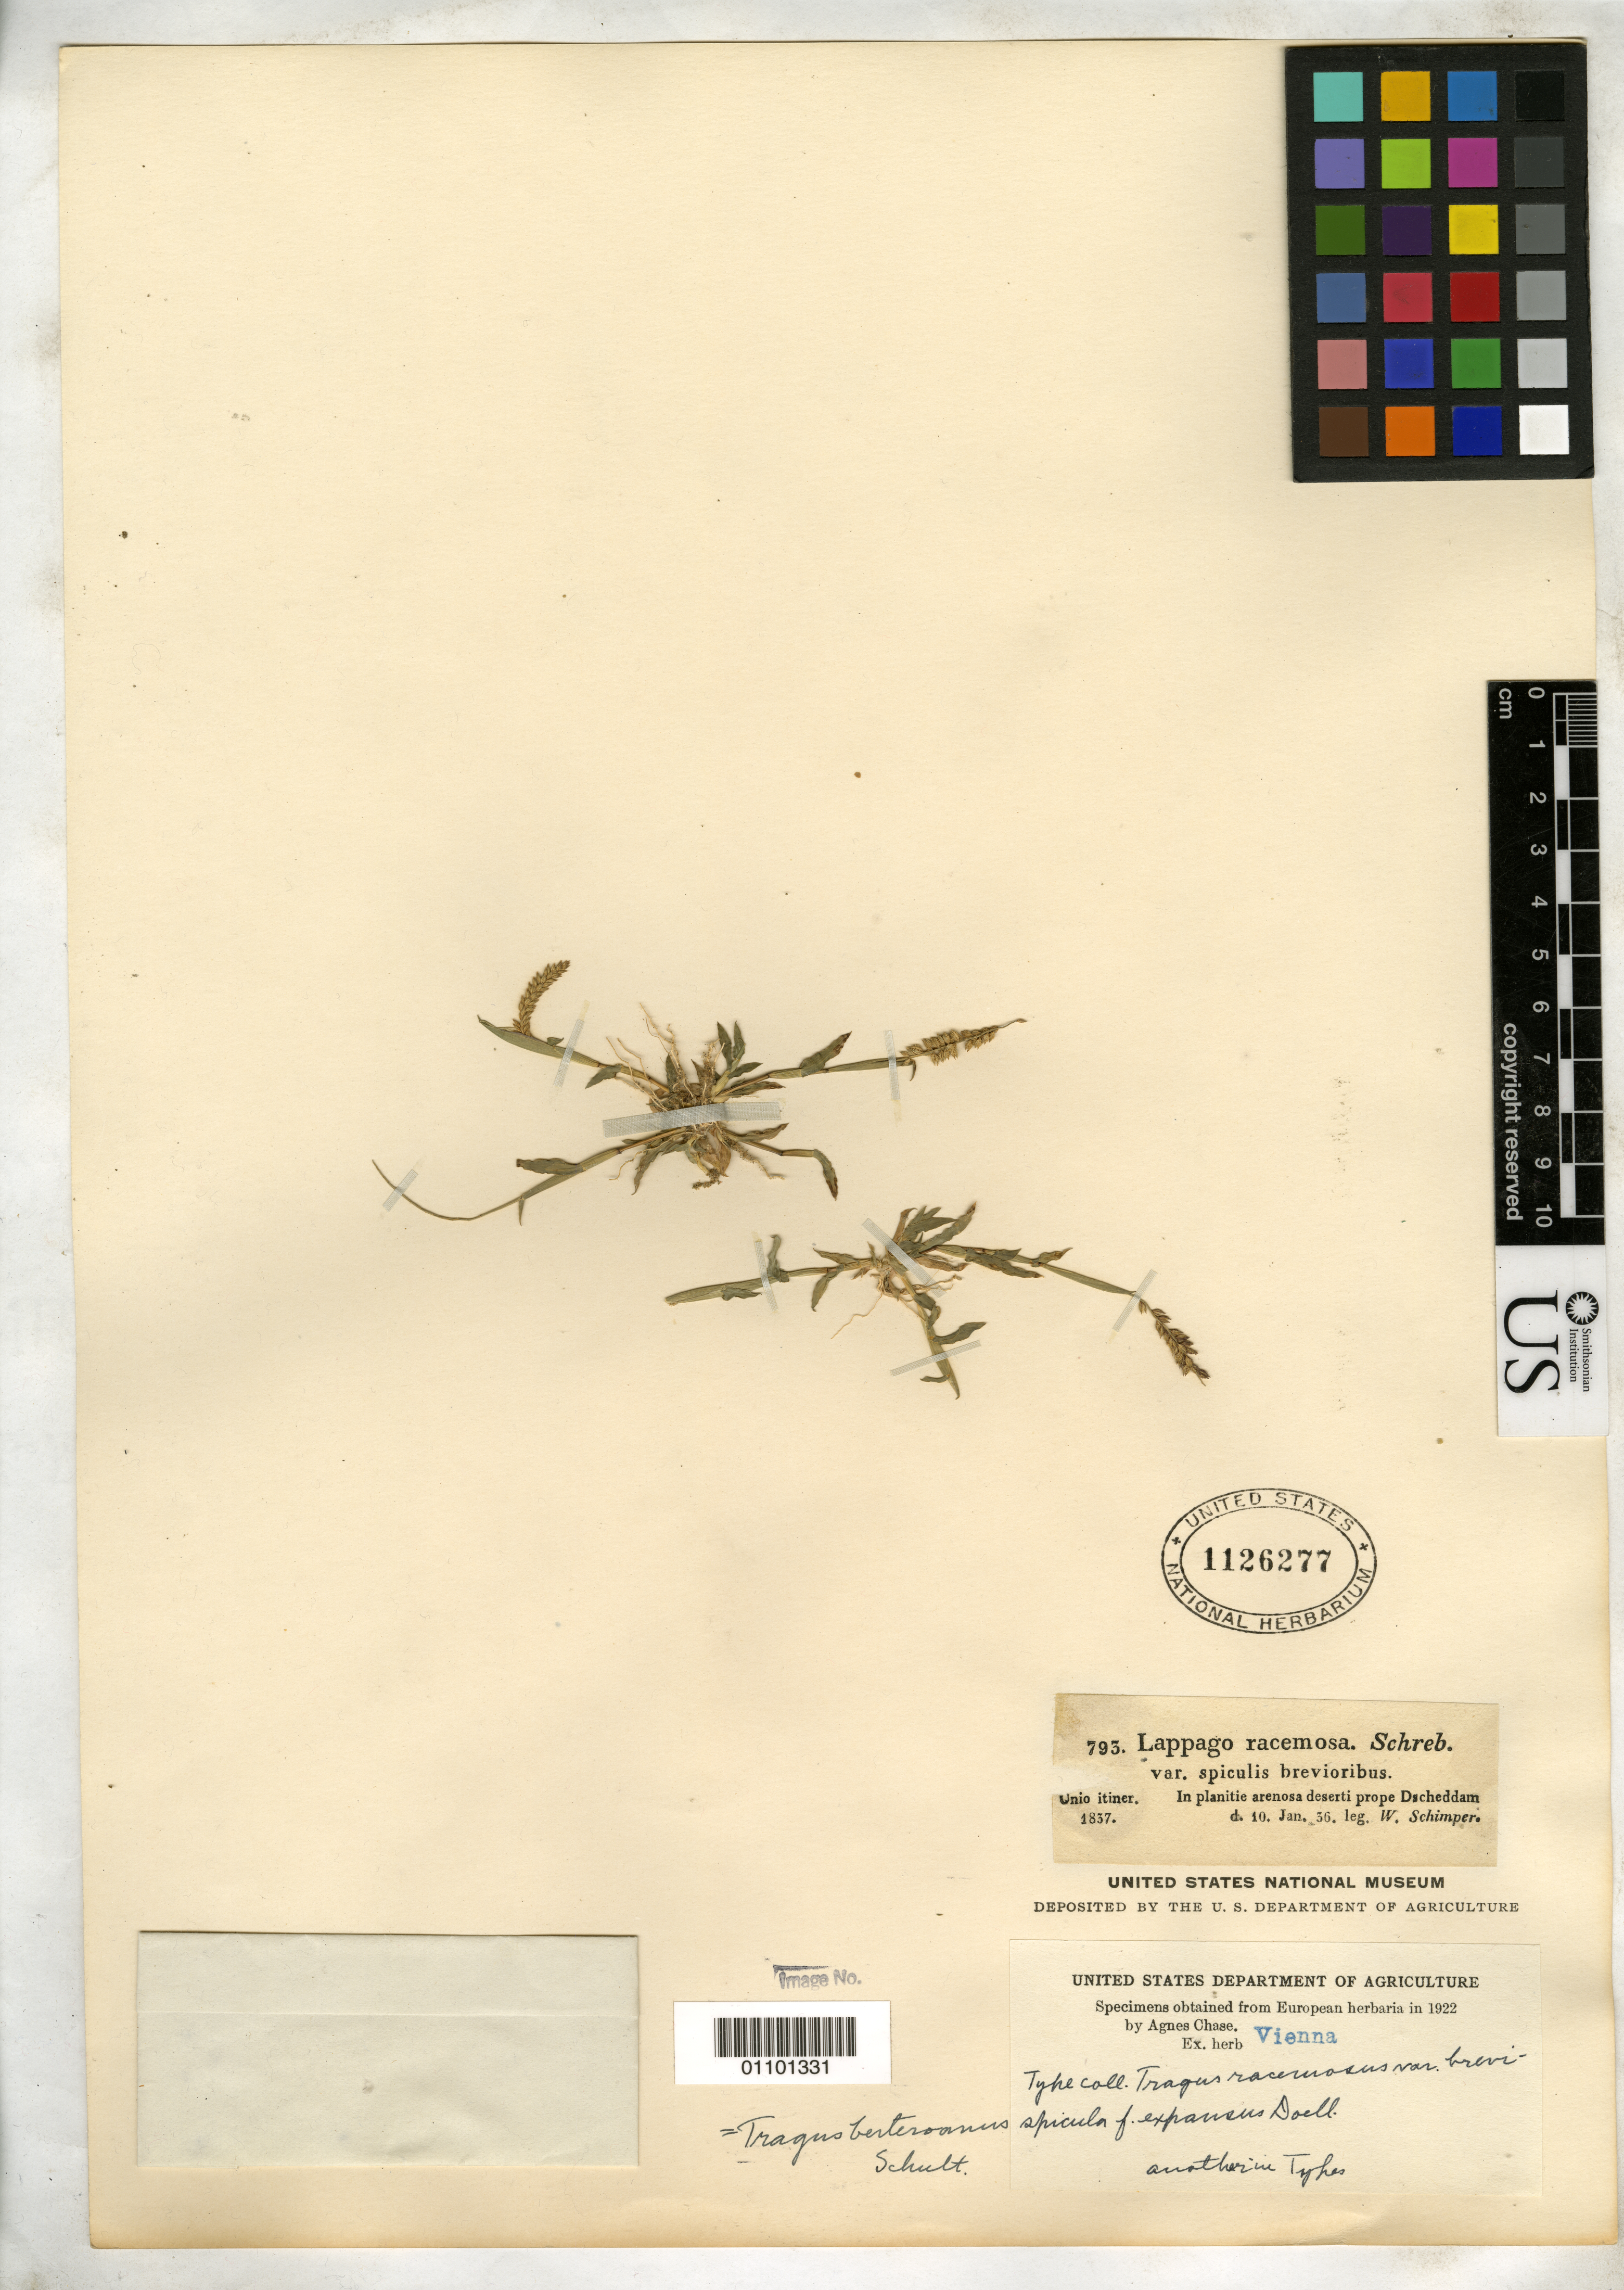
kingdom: Plantae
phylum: Tracheophyta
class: Liliopsida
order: Poales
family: Poaceae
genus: Tragus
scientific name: Tragus racemosus f. expansus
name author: Döll in Mart.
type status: Isotype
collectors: G. W. Schimper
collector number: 793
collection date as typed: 10 Jan 1836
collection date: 1836-01-10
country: Saudi Arabia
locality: In arenosis deserti pr. Dschedda, Arabia.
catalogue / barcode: US 1126277